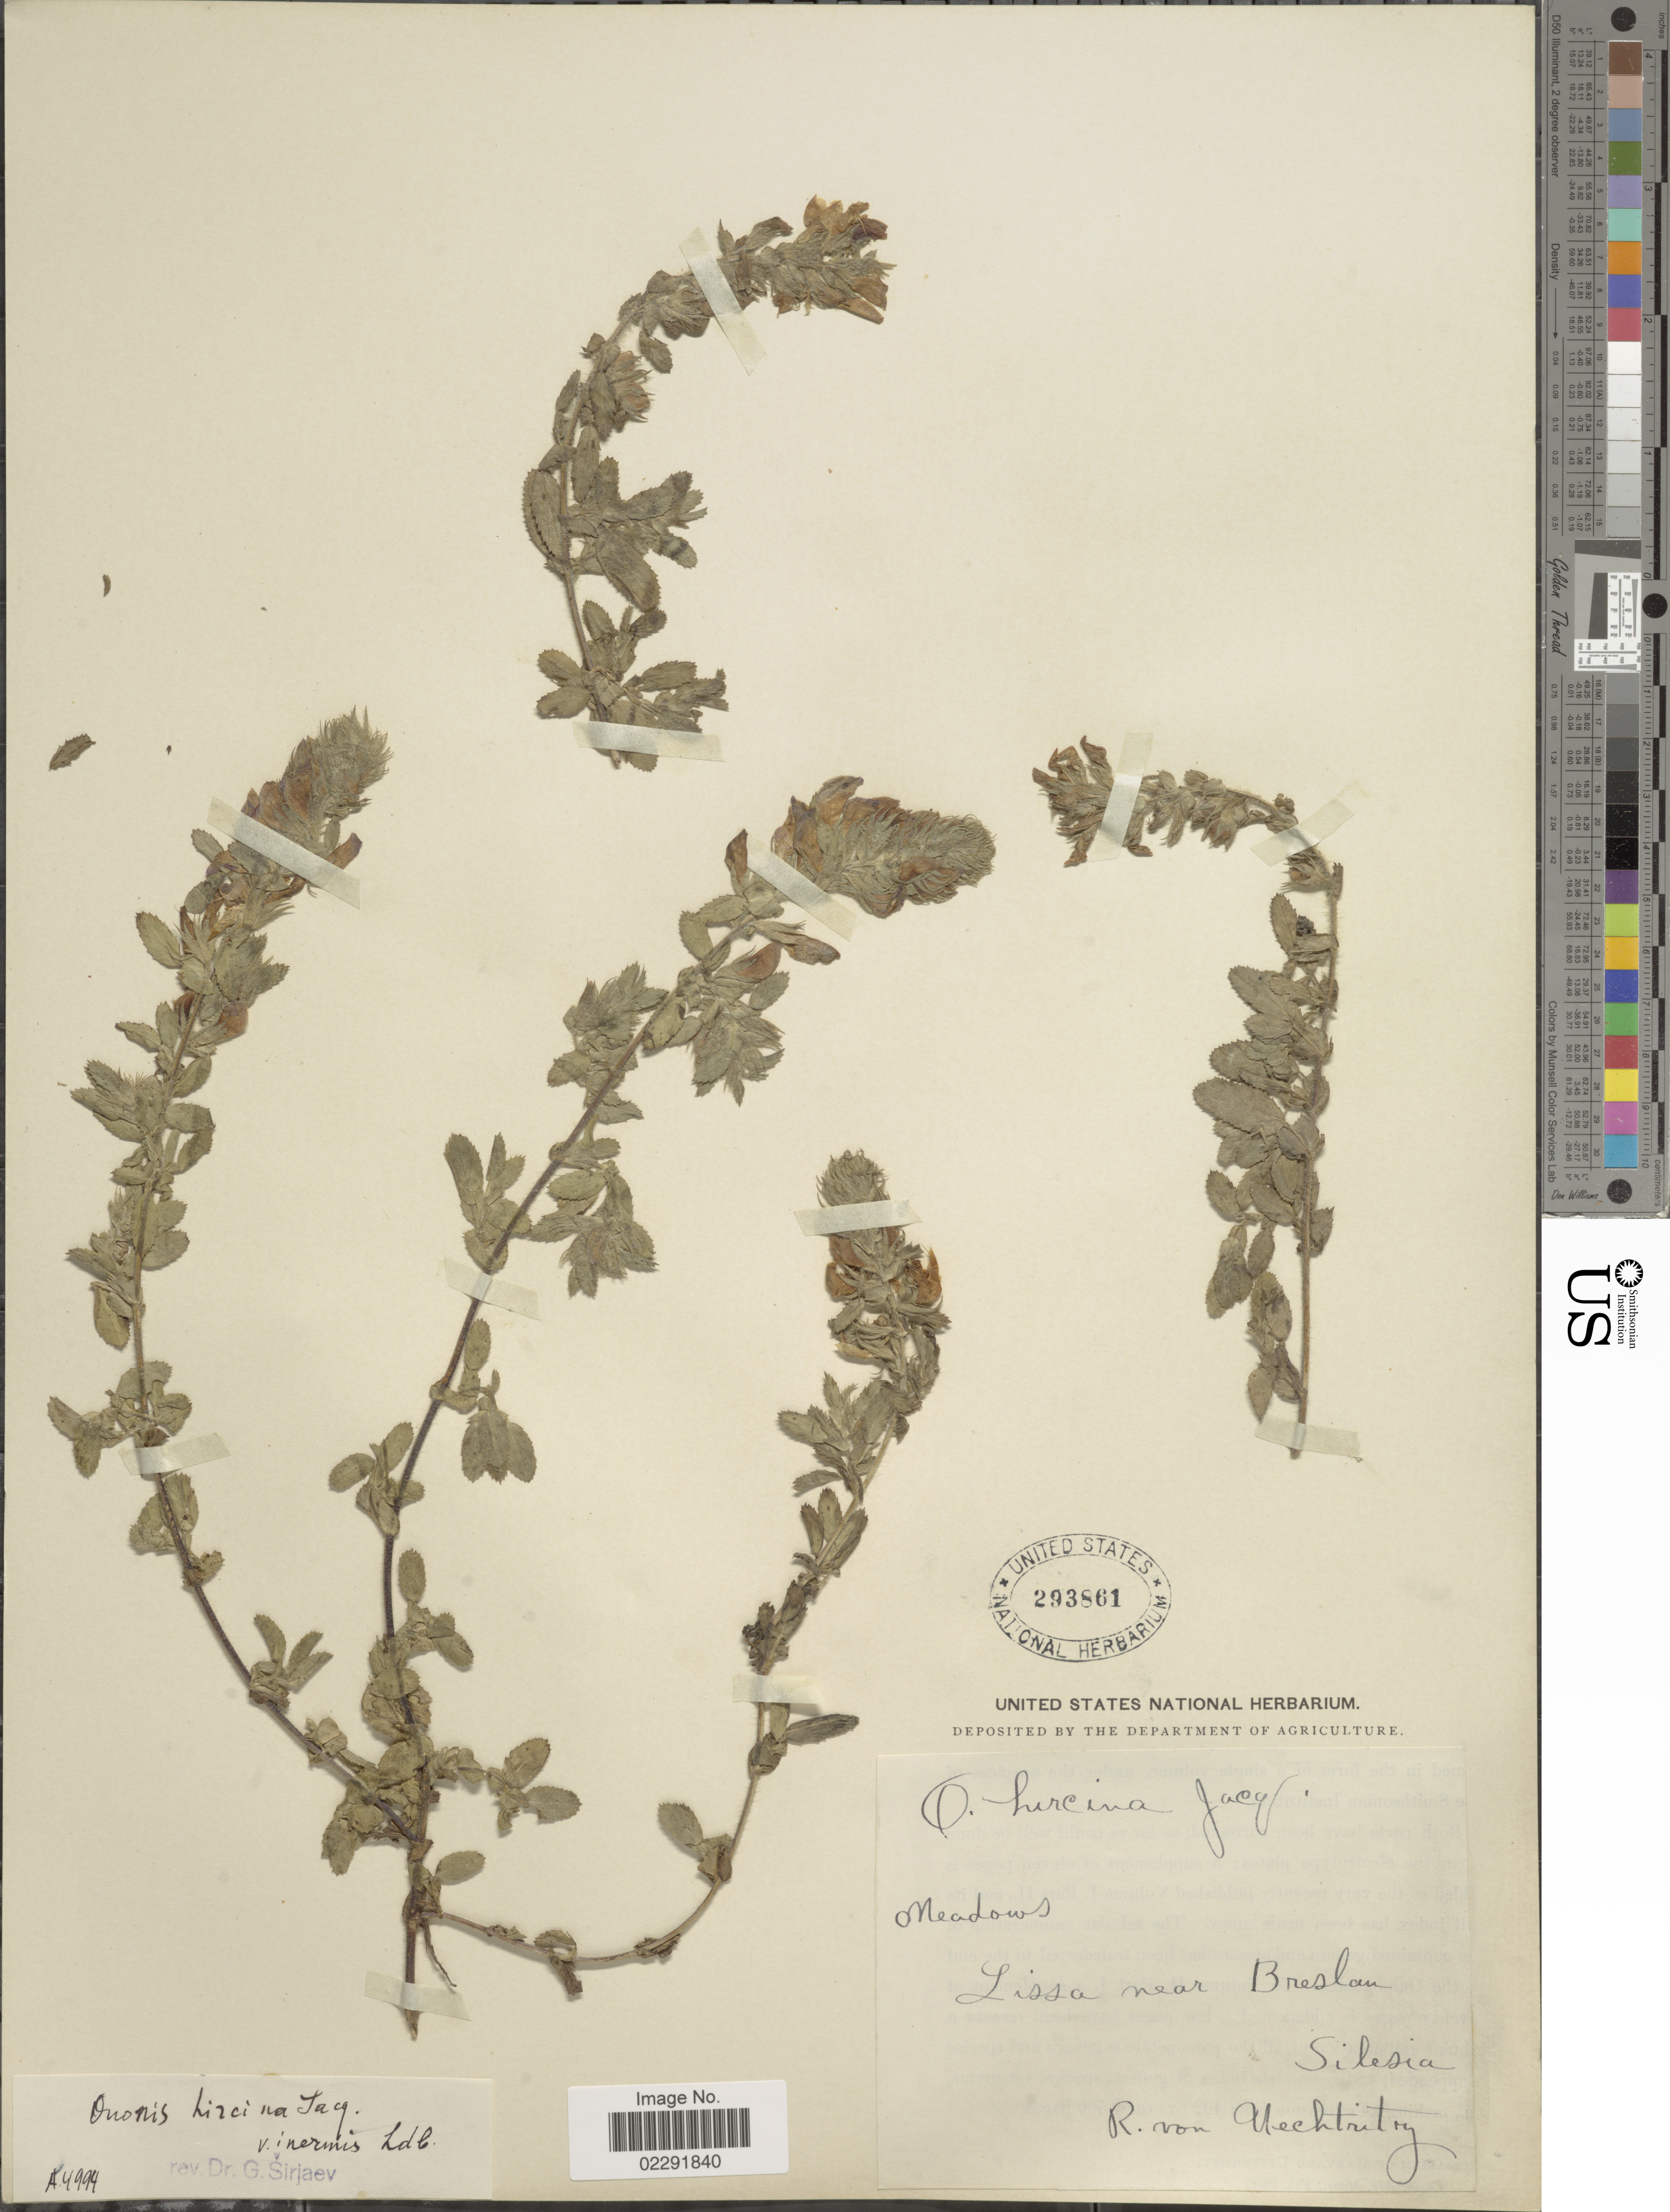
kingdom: Plantae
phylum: Tracheophyta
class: Magnoliopsida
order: Fabales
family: Fabaceae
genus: Ononis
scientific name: Ononis hircina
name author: Jacq.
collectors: R. Uechtritz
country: Czechia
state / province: Moravian-Silesian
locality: Lissa near Breslau, Silesia.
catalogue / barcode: US 293861